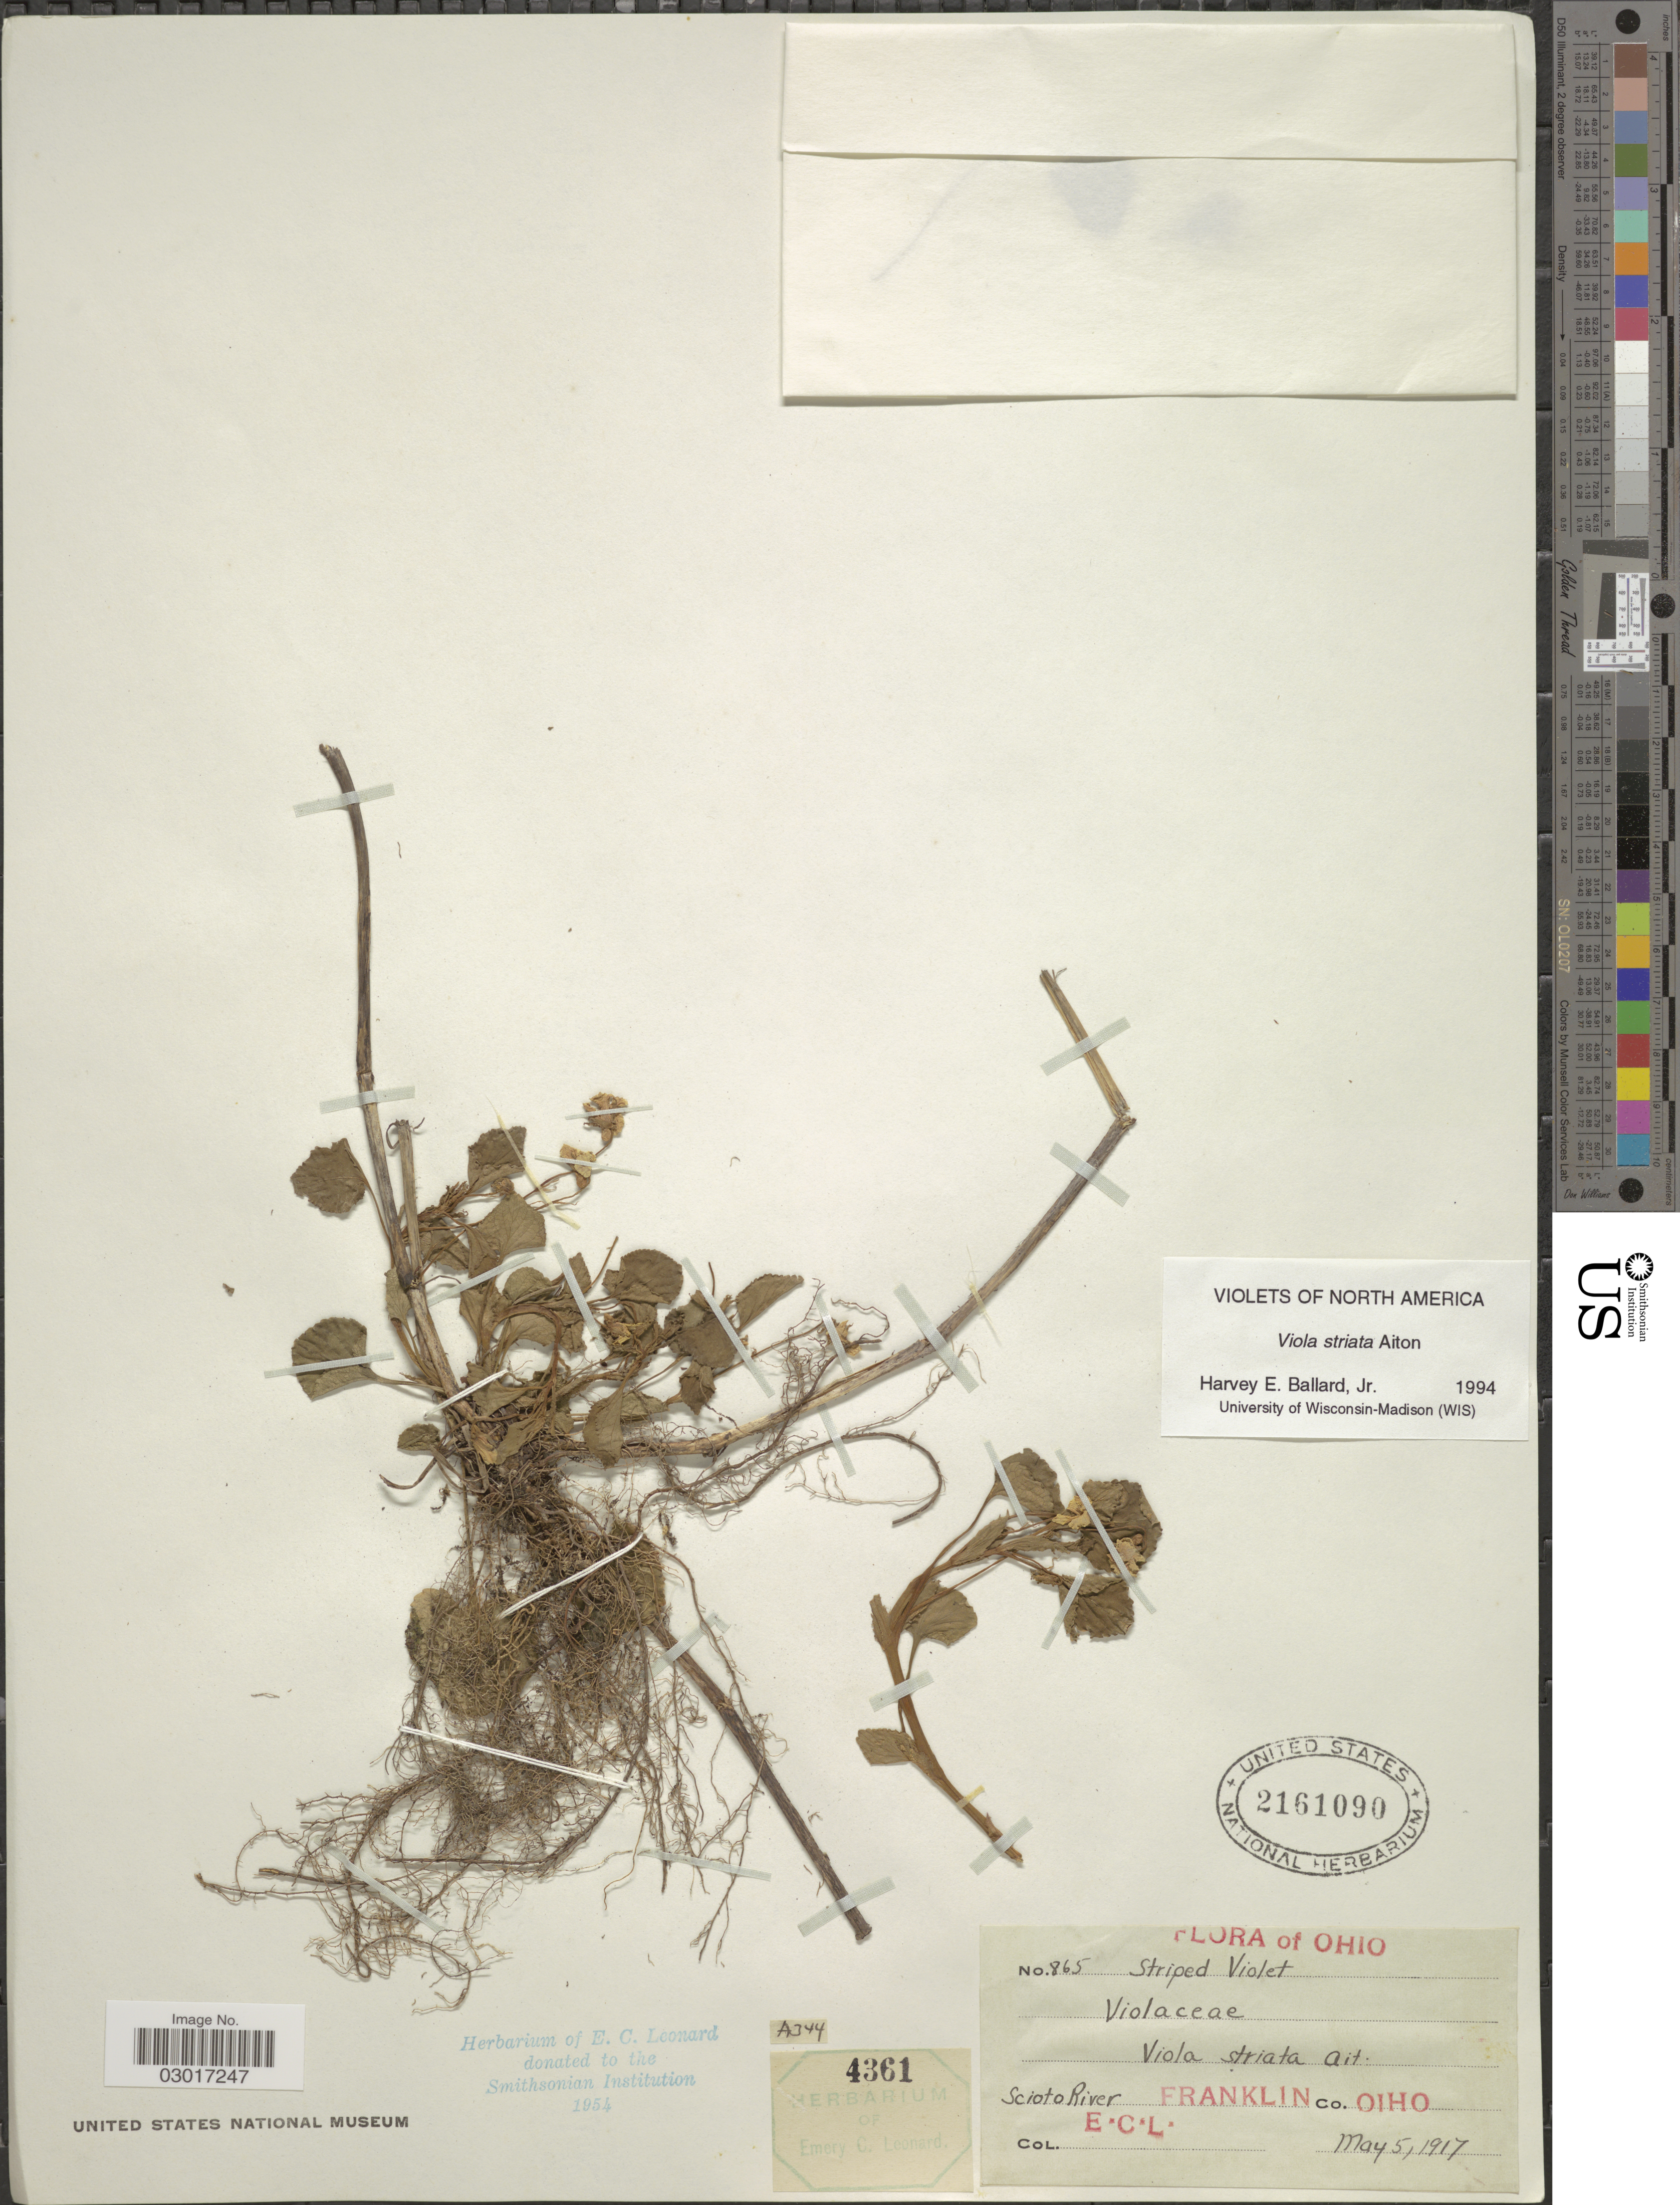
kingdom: Plantae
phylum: Tracheophyta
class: Magnoliopsida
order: Malpighiales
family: Violaceae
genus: Viola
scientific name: Viola striata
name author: Aiton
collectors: E. C. Leonard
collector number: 865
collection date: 1917-05-05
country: United States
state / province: Ohio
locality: Scioto River. Franklin Co.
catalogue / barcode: US 2161090